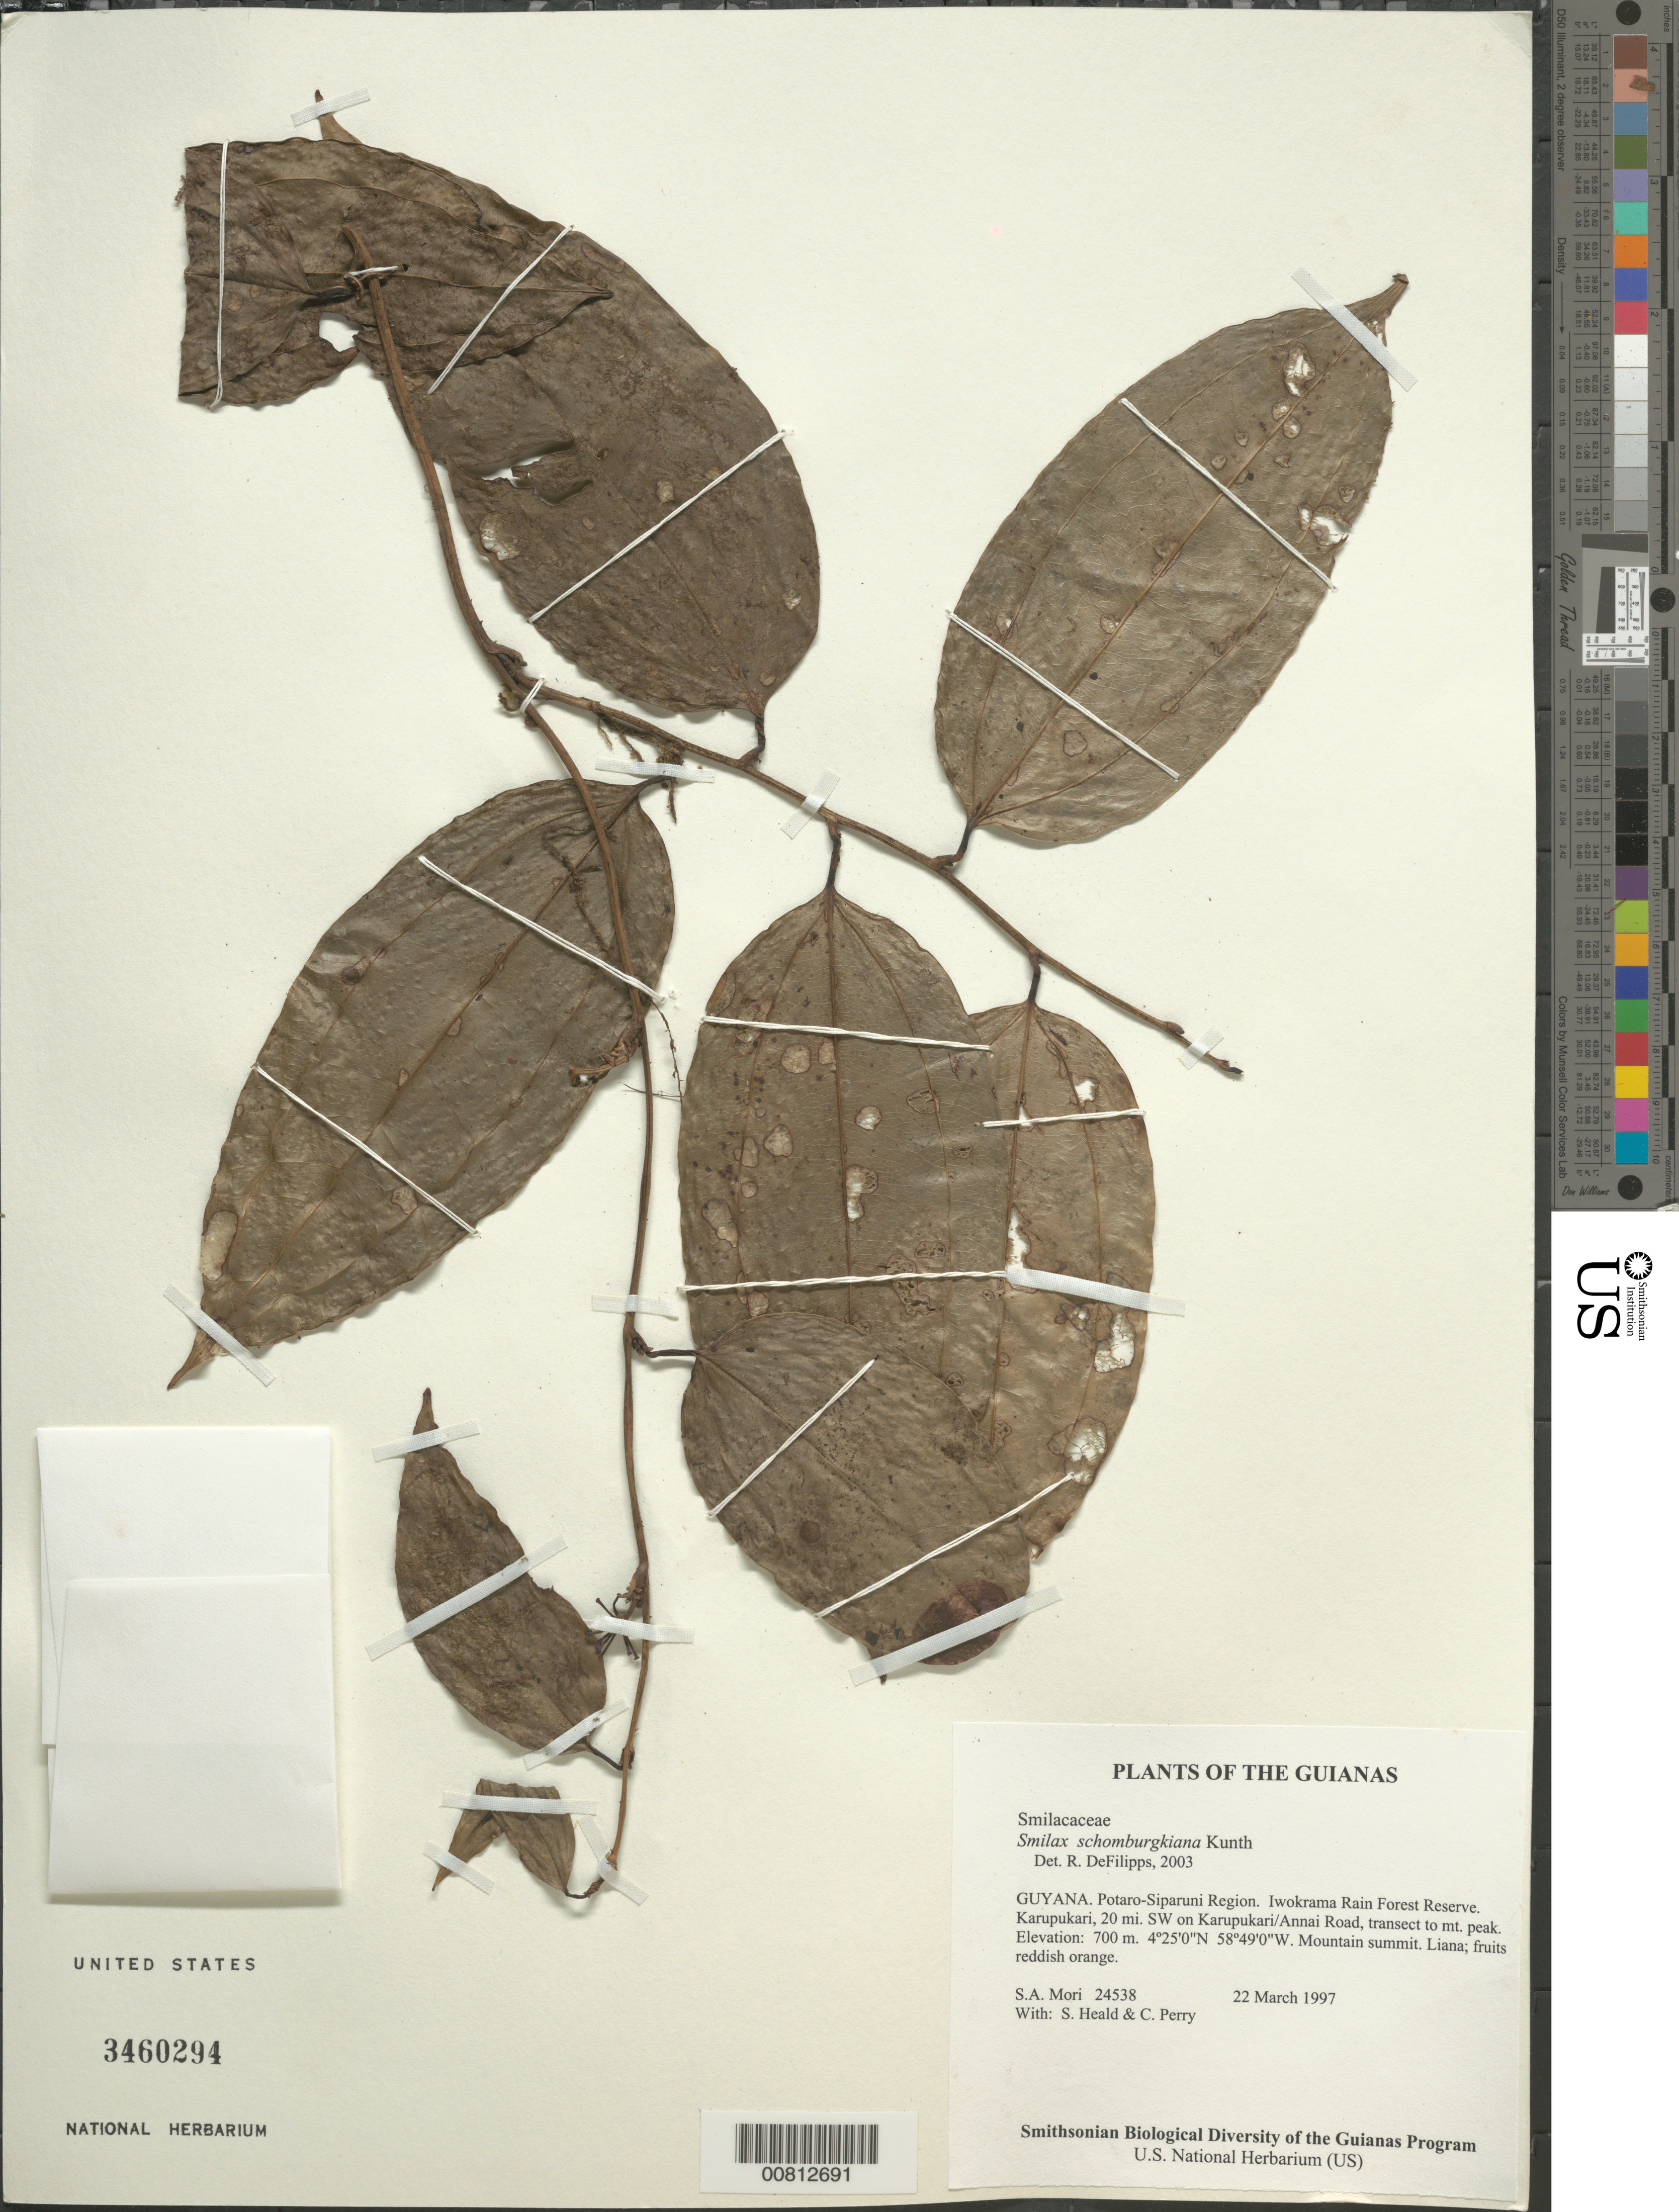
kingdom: Plantae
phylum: Tracheophyta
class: Liliopsida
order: Liliales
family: Smilacaceae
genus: Smilax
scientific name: Smilax schomburgkiana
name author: Kunth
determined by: DeFilipps, R. A.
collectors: S. Mori, S. Heald & C. Perry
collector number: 24538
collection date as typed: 22 March 1997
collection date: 1997-03-22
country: Guyana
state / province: Potaro-Siparuni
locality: Iwokrama Rain Forest Reserve. Karupukari, 20 mi. SW on Karupukari/Annai Road, transect to mt. peak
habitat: Mountain summit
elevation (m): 700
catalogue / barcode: US 3460294